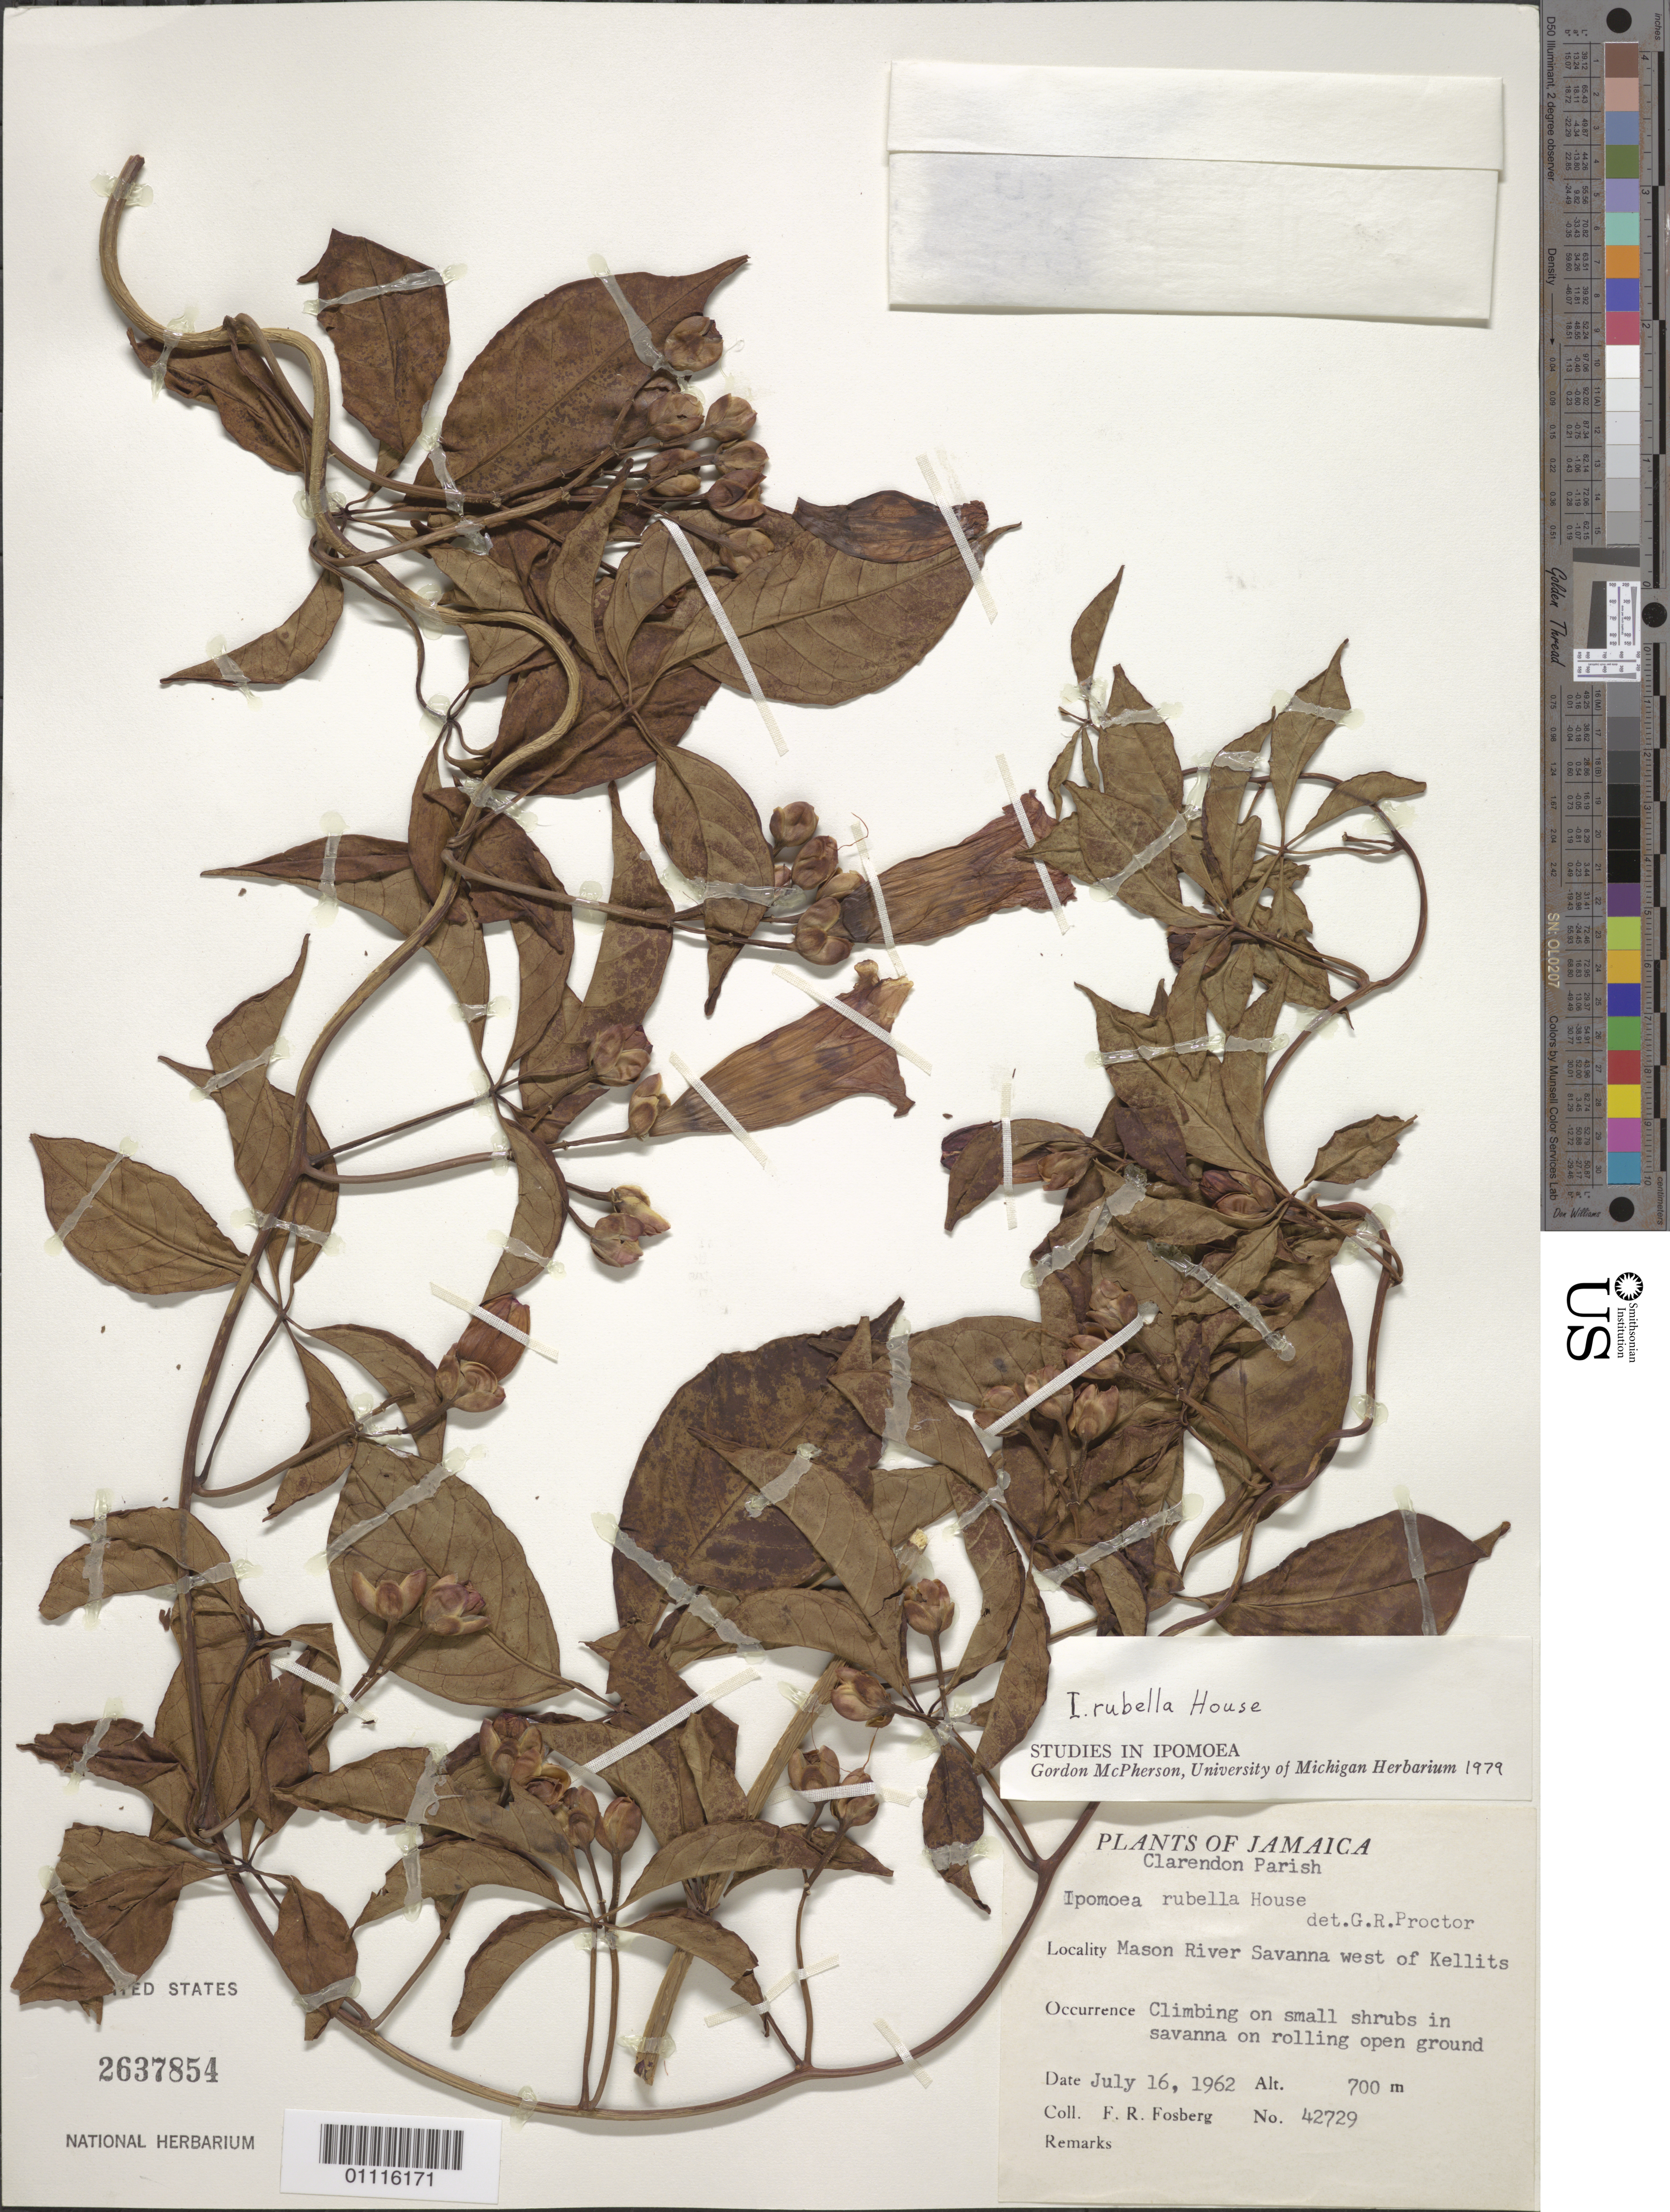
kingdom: Plantae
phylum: Tracheophyta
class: Magnoliopsida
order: Solanales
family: Convolvulaceae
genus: Ipomoea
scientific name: Ipomoea rubella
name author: House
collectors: F. R. Fosberg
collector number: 42729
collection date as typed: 16 Jul 1962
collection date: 1962-07-16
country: Jamaica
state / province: Clarendon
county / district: Mason River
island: Jamaica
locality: Mason River Savanna W of Kellits.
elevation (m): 700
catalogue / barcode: US 2637854